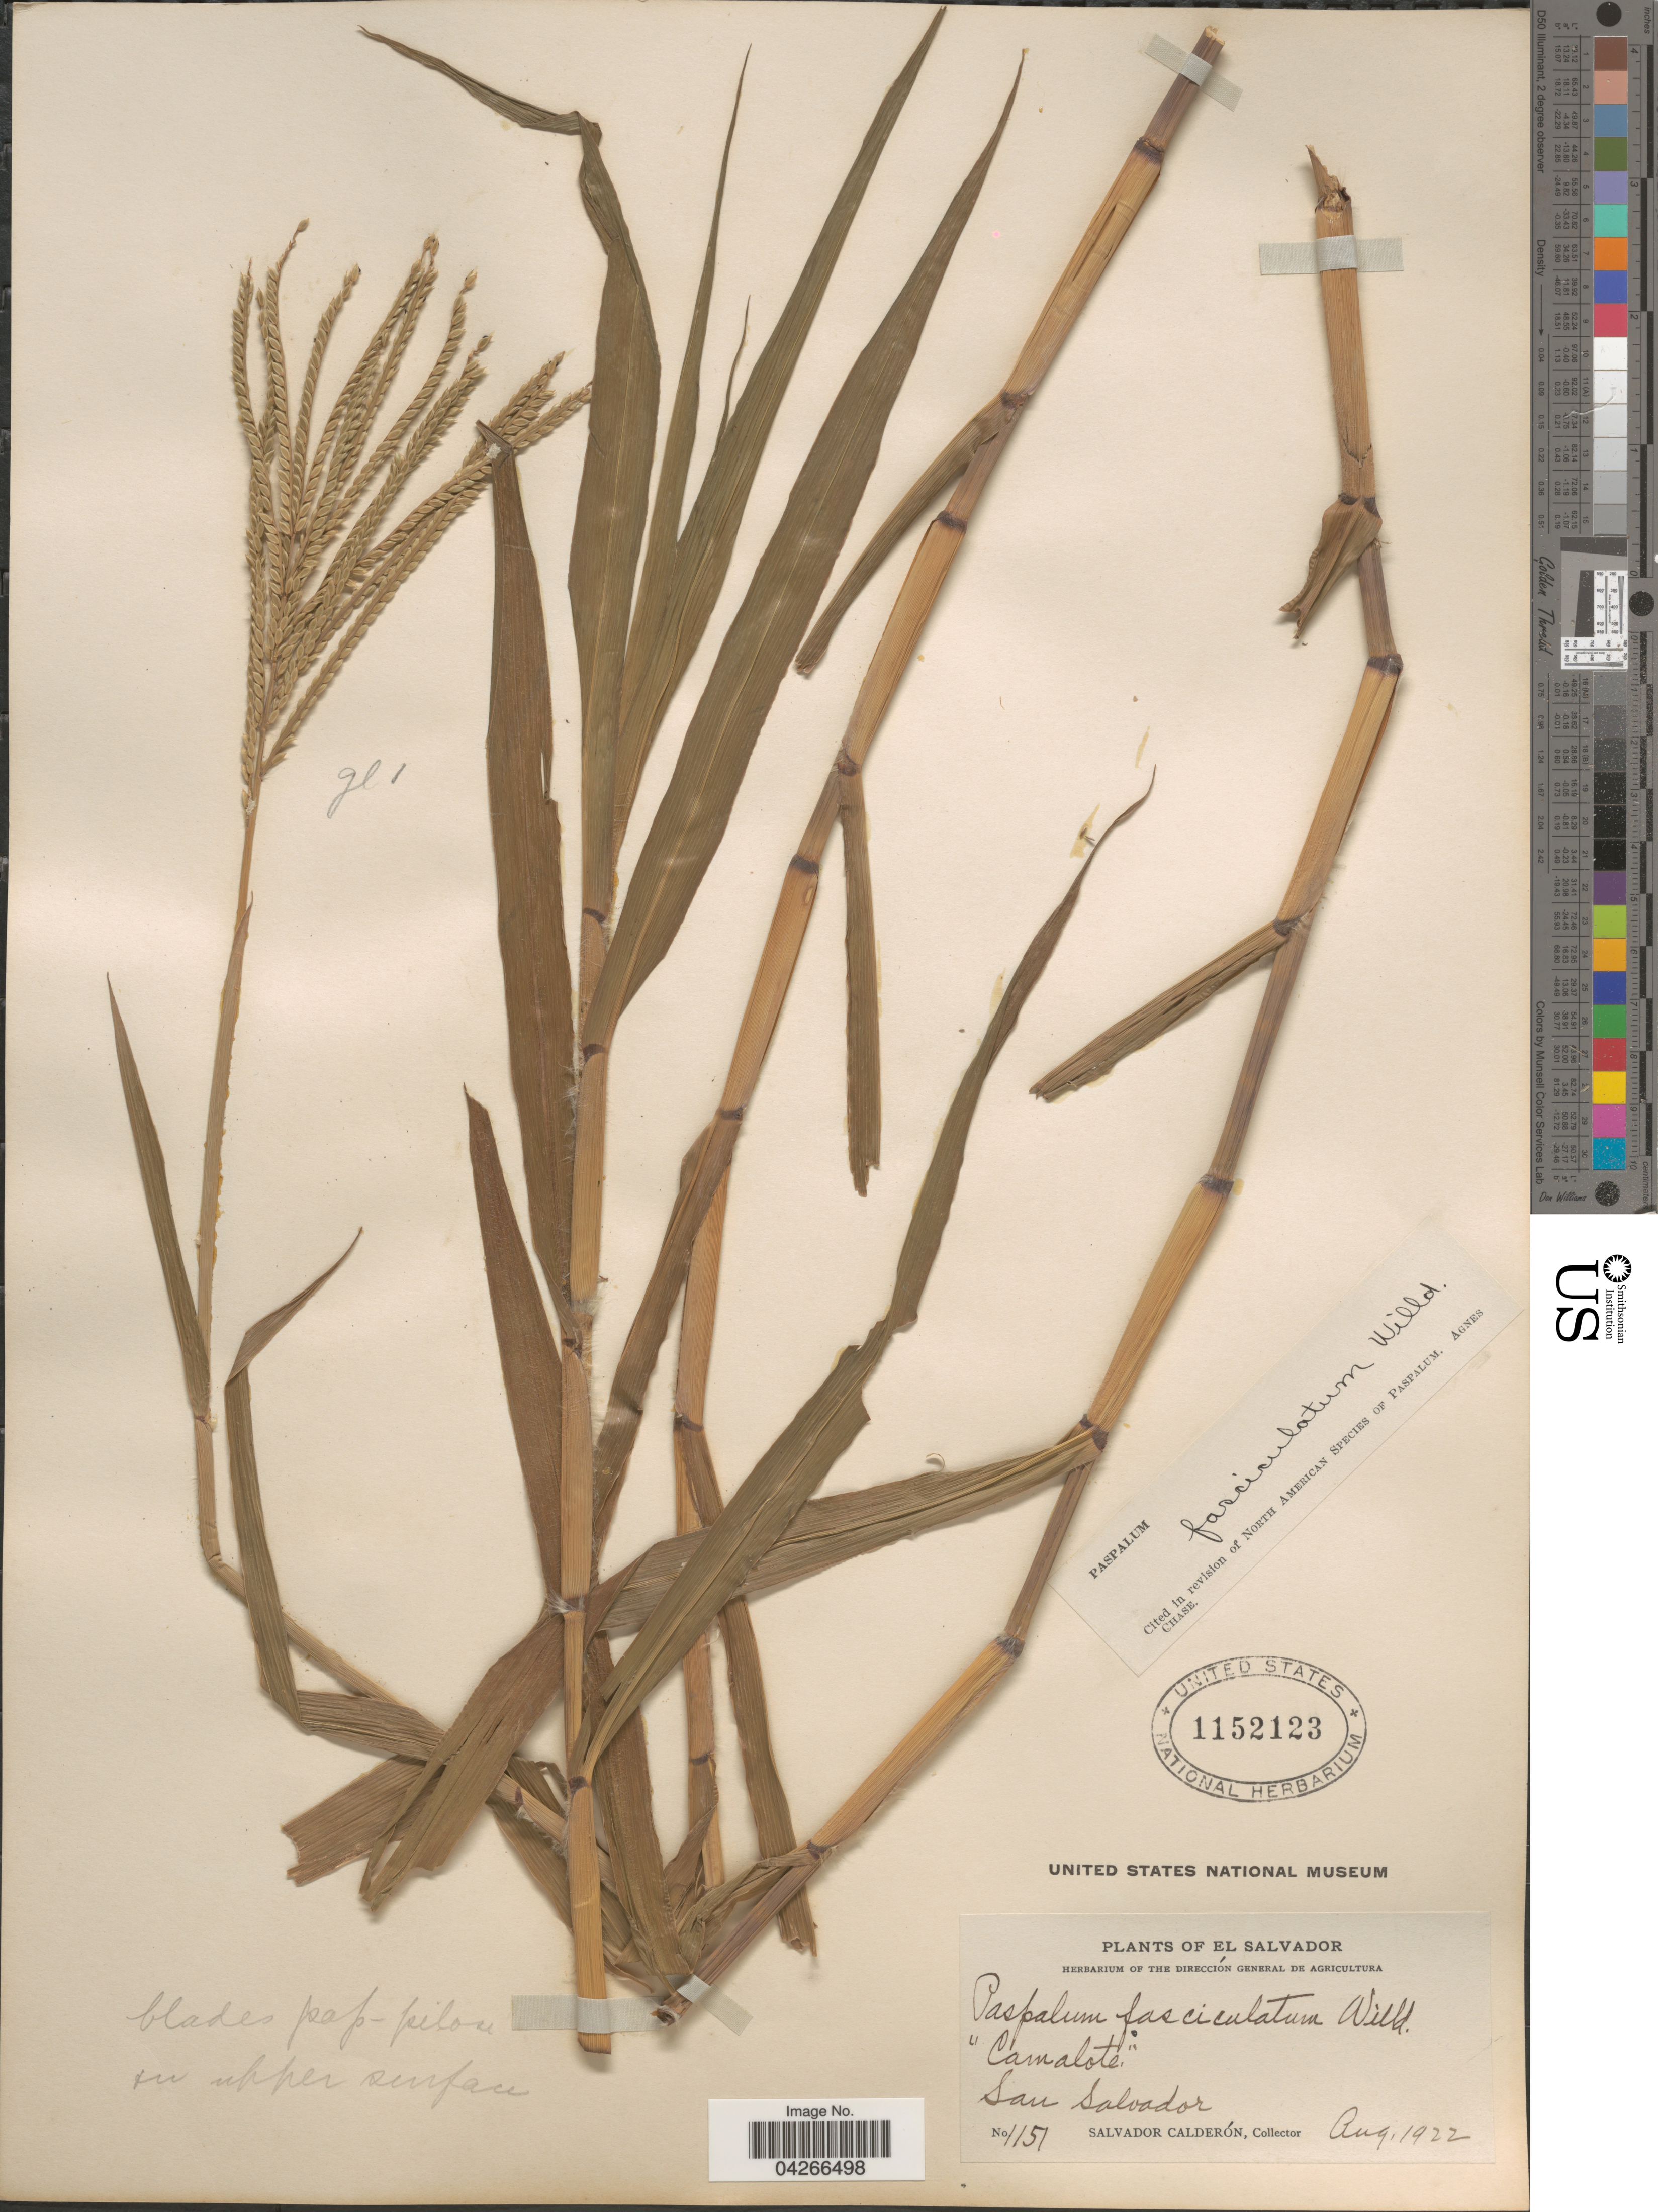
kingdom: Plantae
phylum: Tracheophyta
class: Liliopsida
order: Poales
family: Poaceae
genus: Paspalum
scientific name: Paspalum fasciculatum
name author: Willd. ex Flüggé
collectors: S. Calderón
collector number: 1151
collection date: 1922-08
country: El Salvador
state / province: San Salvador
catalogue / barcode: US 1152123